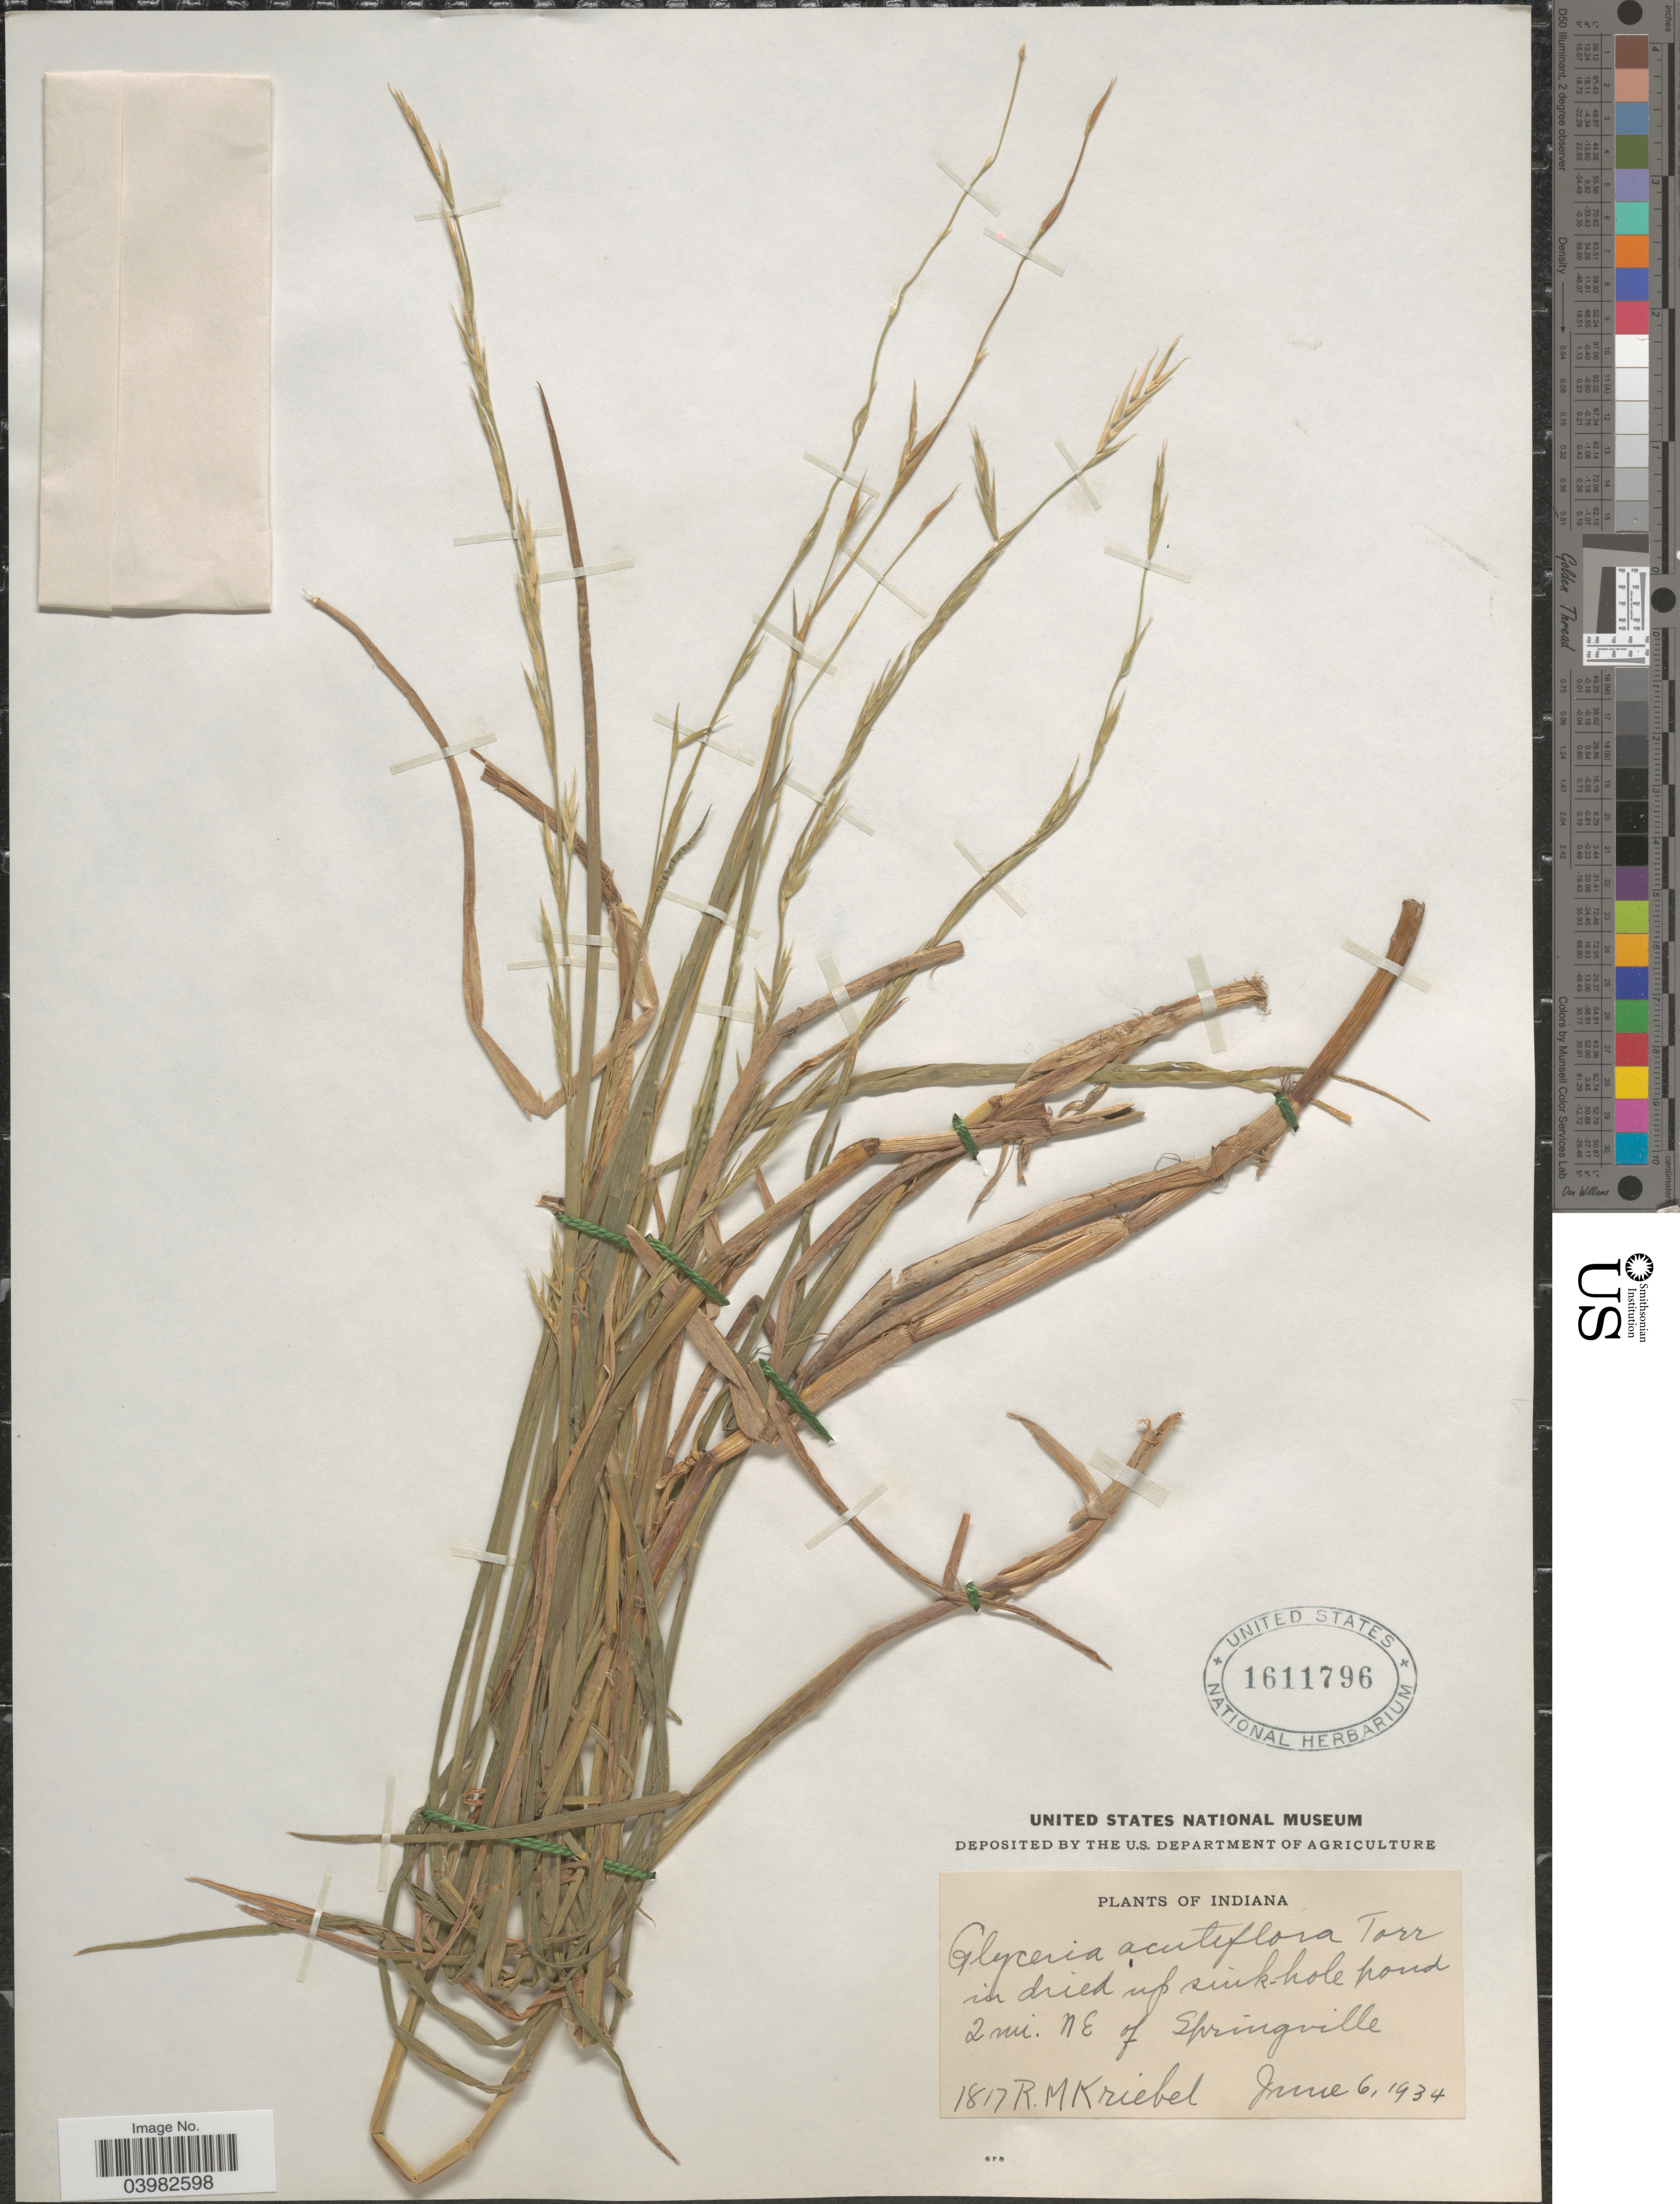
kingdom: Plantae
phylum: Tracheophyta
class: Liliopsida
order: Poales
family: Poaceae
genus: Glyceria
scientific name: Glyceria acutiflora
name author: Torr.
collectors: R. M. Kriebel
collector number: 1817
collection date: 1934-06-06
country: United States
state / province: Indiana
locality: In dried up sink-hole pond 2 mi. NE of Springville.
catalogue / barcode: US 1611796